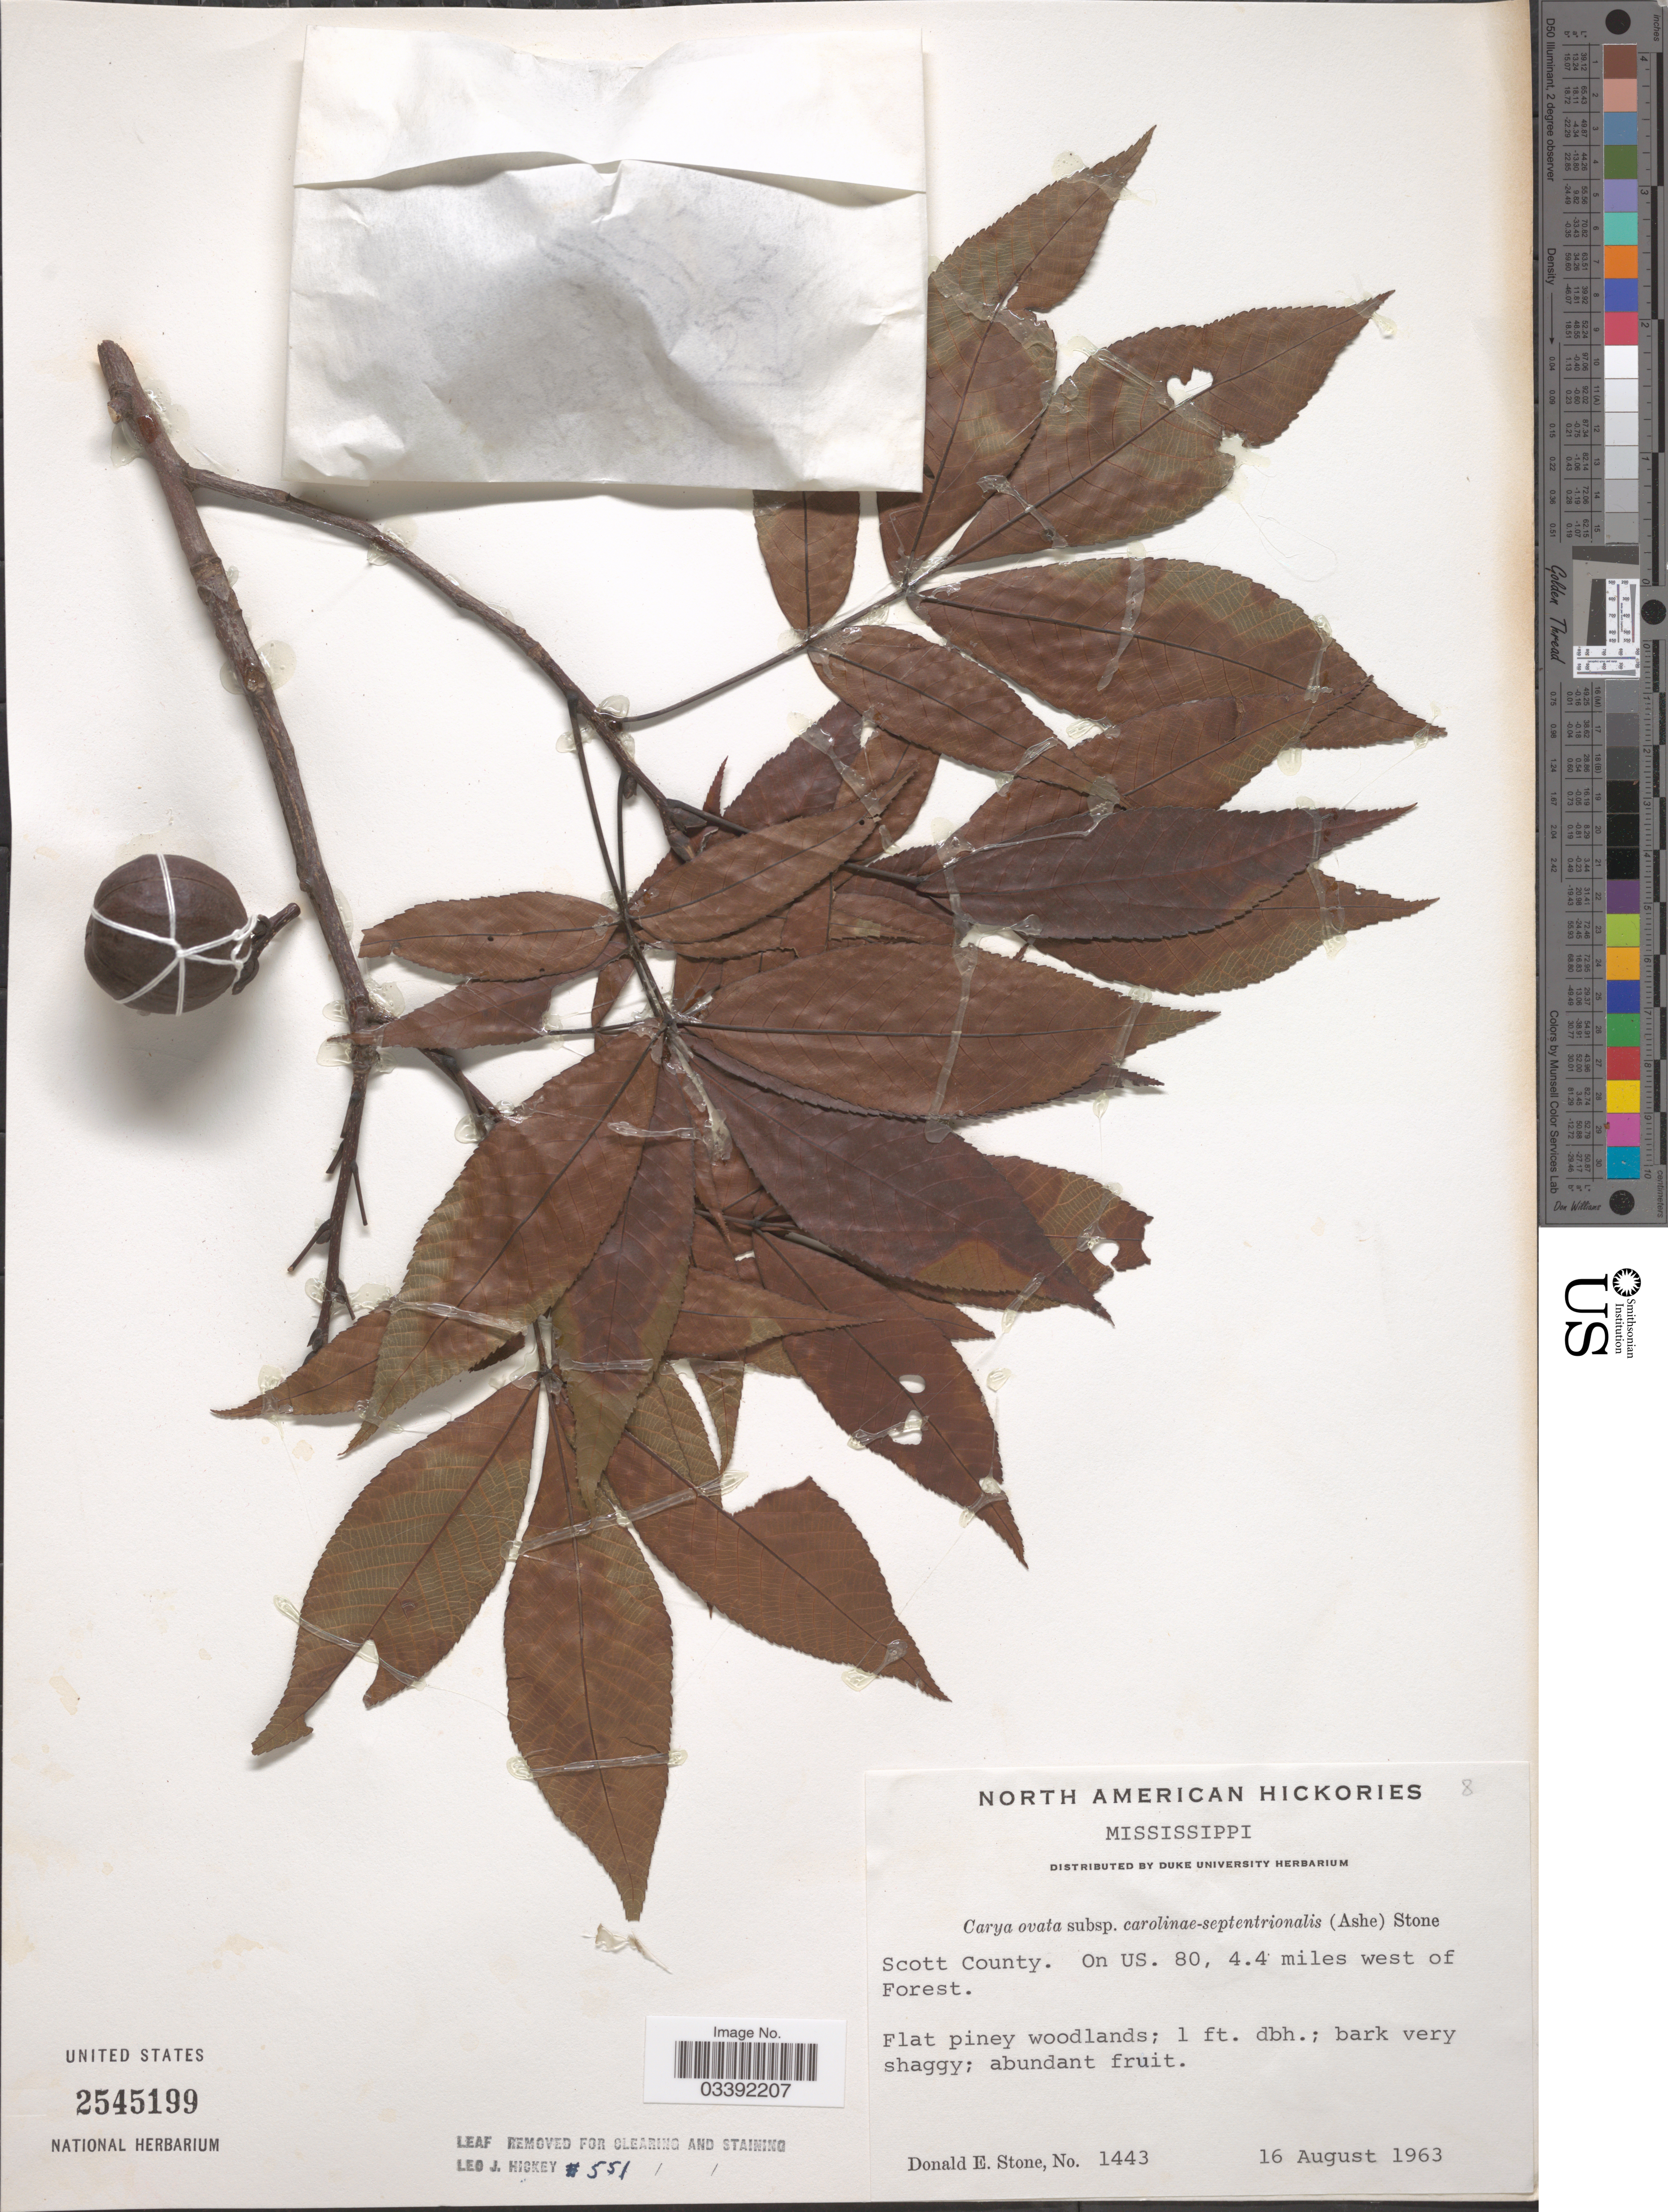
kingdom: Plantae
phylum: Tracheophyta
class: Magnoliopsida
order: Fagales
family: Juglandaceae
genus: Carya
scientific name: Carya ovata subsp. carolinae-septentrionalis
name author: (Ashe) Engl. & Graebn.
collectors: D. Stone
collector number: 1443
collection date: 1963-08-16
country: United States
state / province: Mississippi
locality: Scott County. On US. 80, 4.4 miles west of Forest.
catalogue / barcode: US 2545199